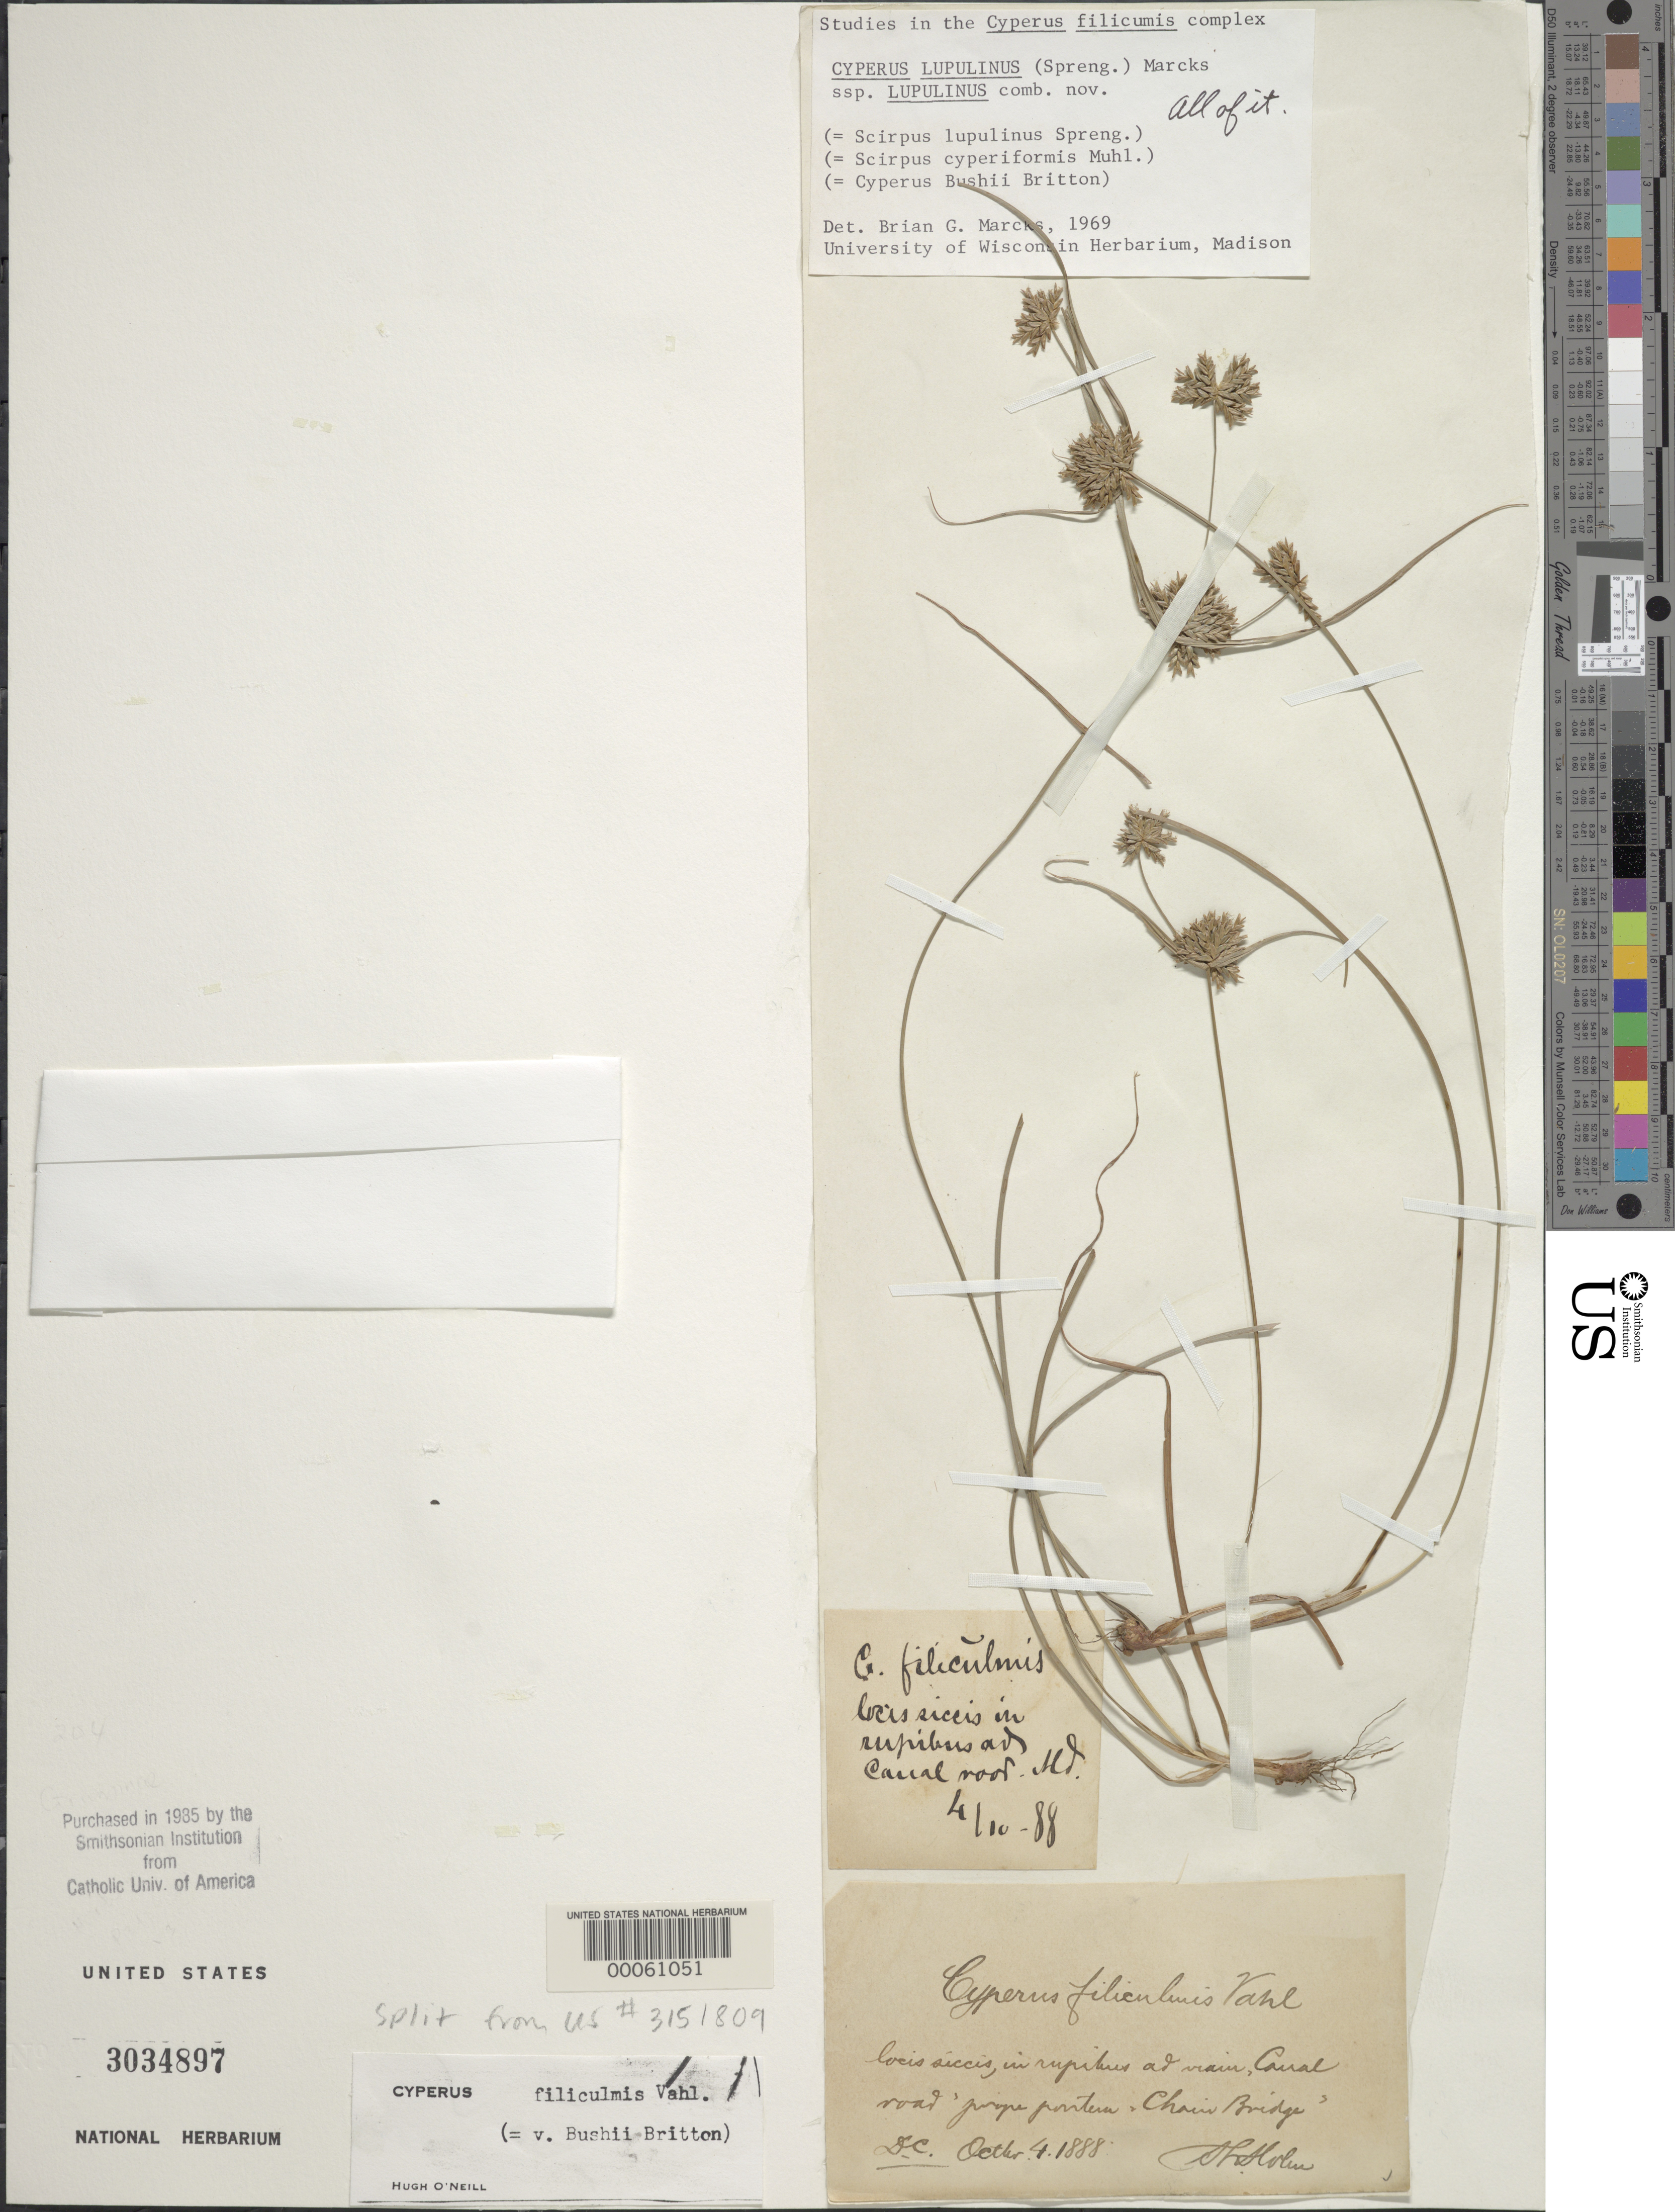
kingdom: Plantae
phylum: Tracheophyta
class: Liliopsida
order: Poales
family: Cyperaceae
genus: Cyperus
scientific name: Cyperus lupulinus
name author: (Spreng.) Marcks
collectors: T. Holm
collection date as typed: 04 Oct 1888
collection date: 1888-10-04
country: United States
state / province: District of Columbia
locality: Chain Bridge C. & O. Canal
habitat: Pine barrens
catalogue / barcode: US 3034897